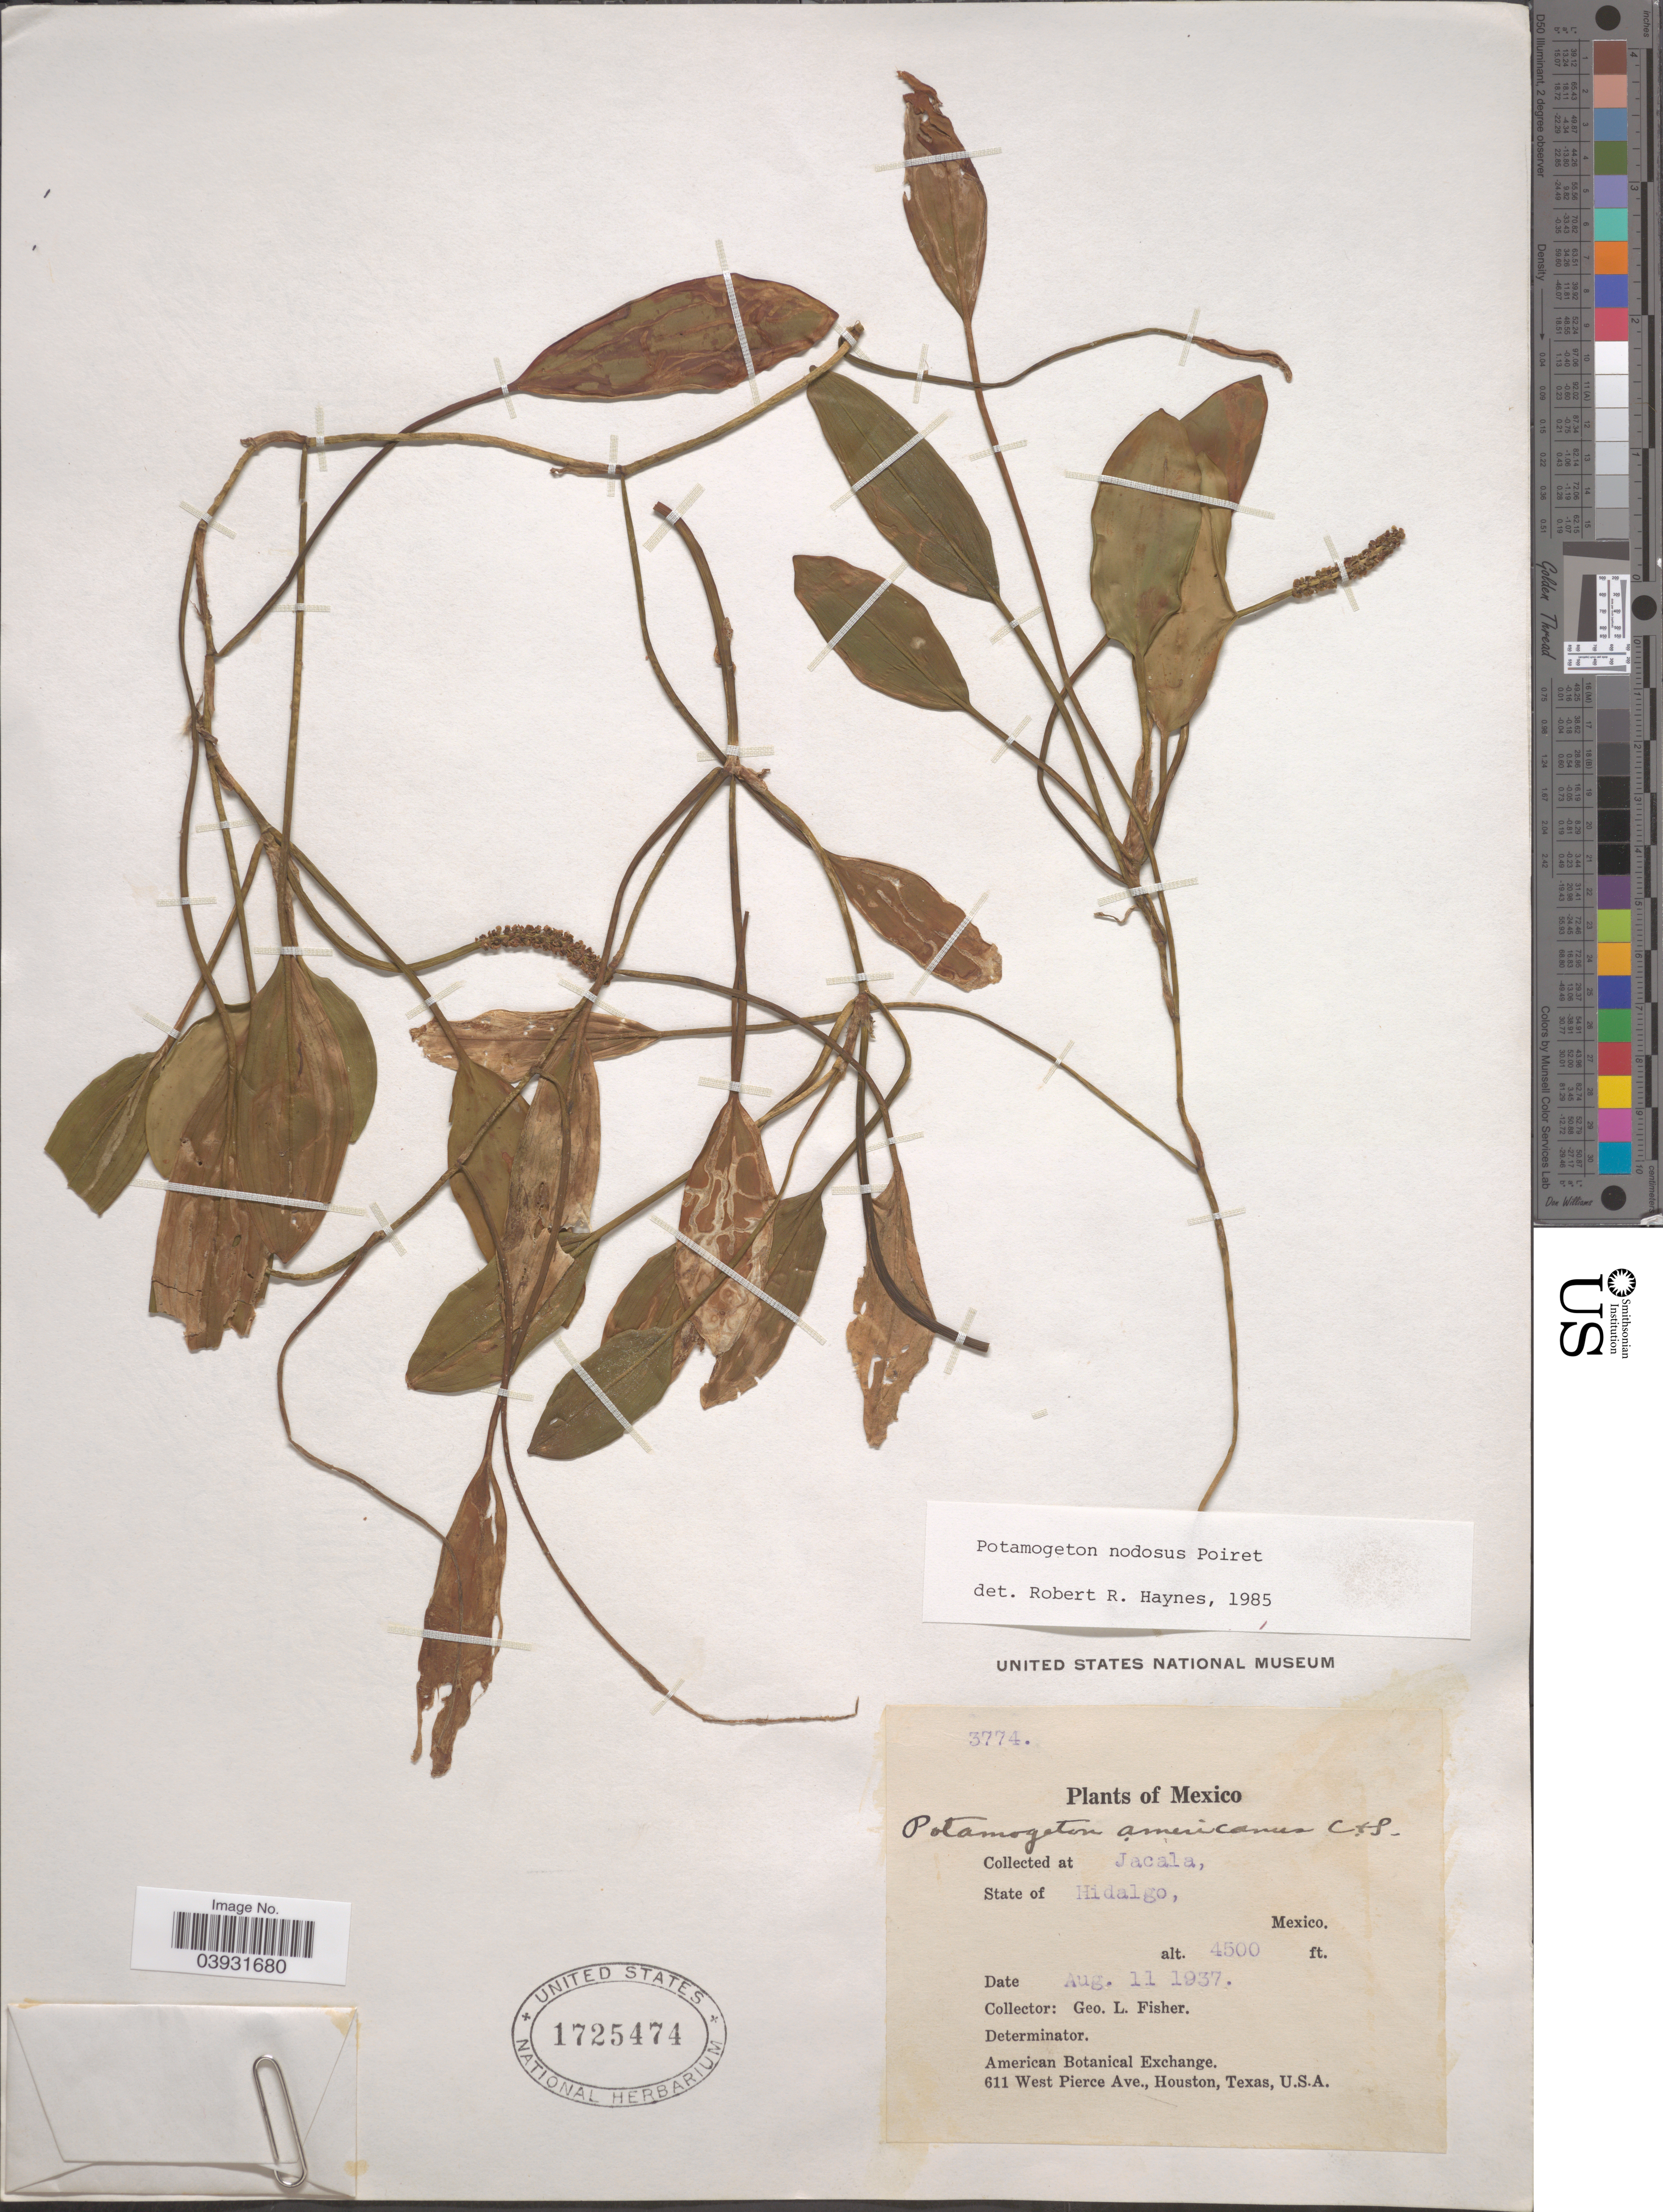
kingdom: Plantae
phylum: Tracheophyta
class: Liliopsida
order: Alismatales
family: Potamogetonaceae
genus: Potamogeton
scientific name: Potamogeton nodosus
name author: Poir.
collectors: G. L. Fisher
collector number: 3774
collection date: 1937-08-11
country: Mexico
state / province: Hidalgo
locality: Jacala.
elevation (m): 1372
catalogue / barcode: US 1725474